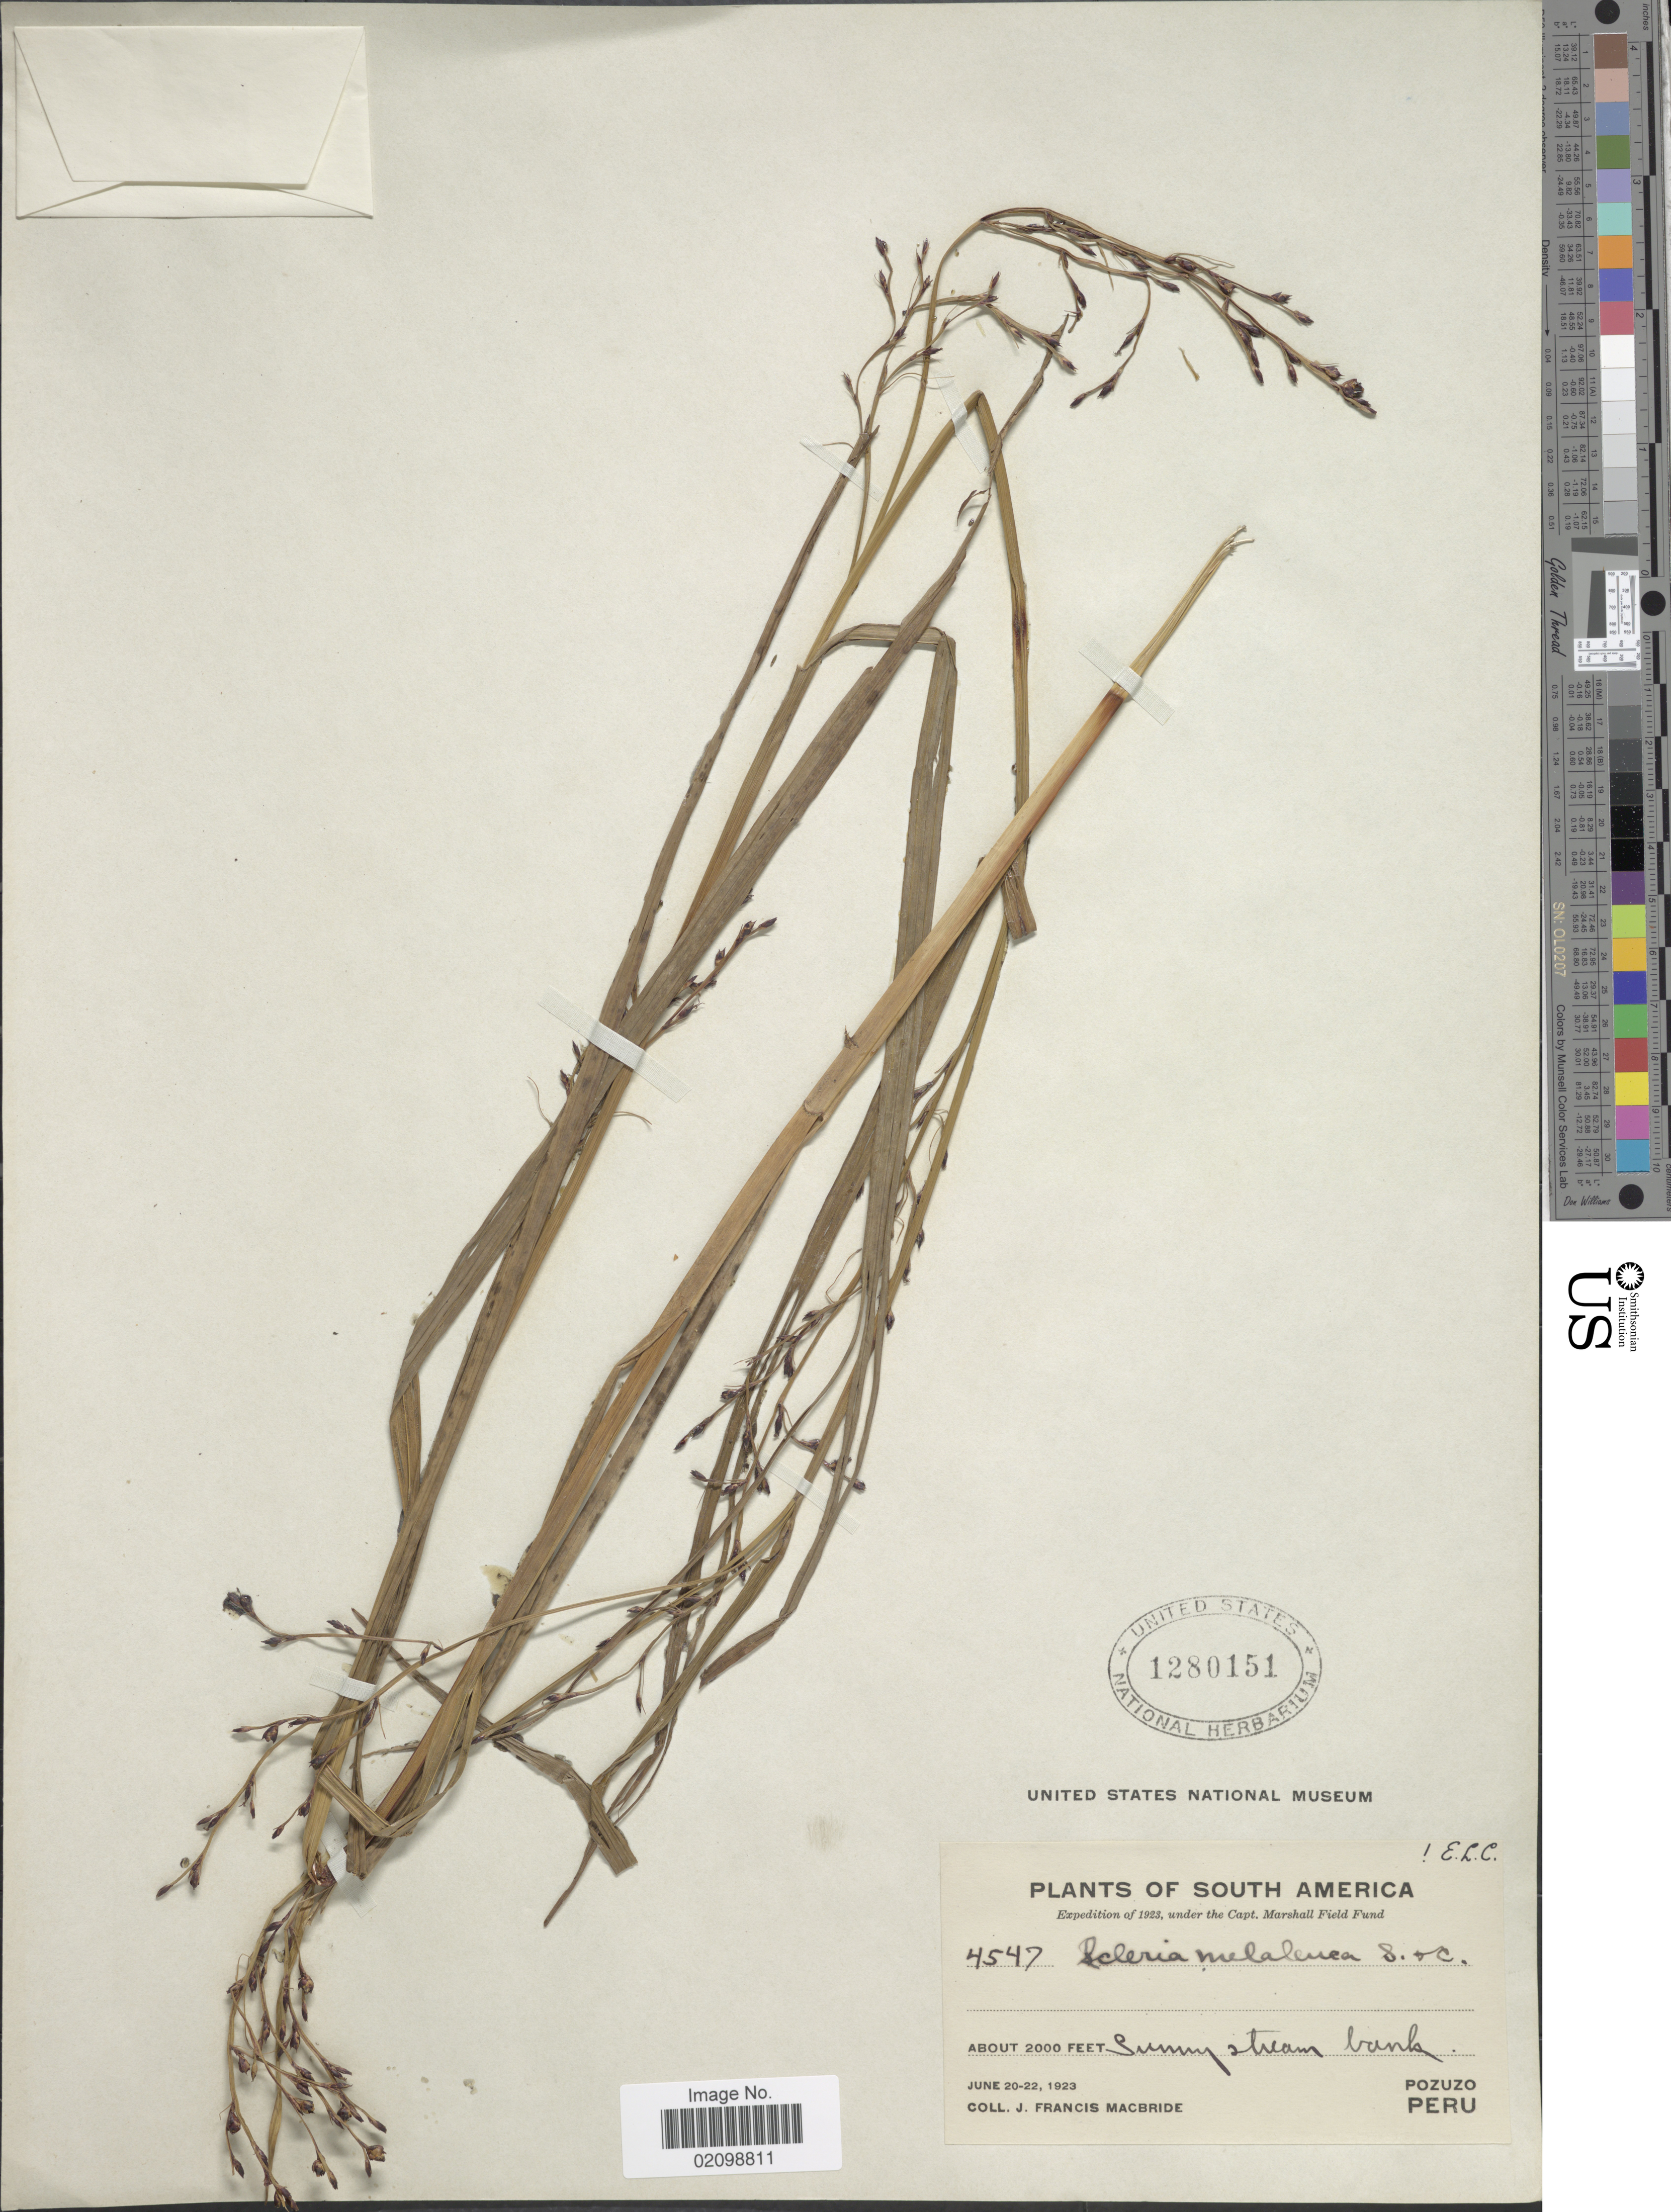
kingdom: Plantae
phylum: Tracheophyta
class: Liliopsida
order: Poales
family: Cyperaceae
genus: Scleria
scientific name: Scleria gaertneri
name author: Raddi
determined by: Strong, Mark T., (BOT), Smithsonian Institution - National Museum of Natural History (UNITED STATES)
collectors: J. F. Macbride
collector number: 4547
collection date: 1923-06-20/1923-06-22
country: Peru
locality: South America, Sunny stream bank. Pozuzo Peru.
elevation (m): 610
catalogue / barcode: US 1280151